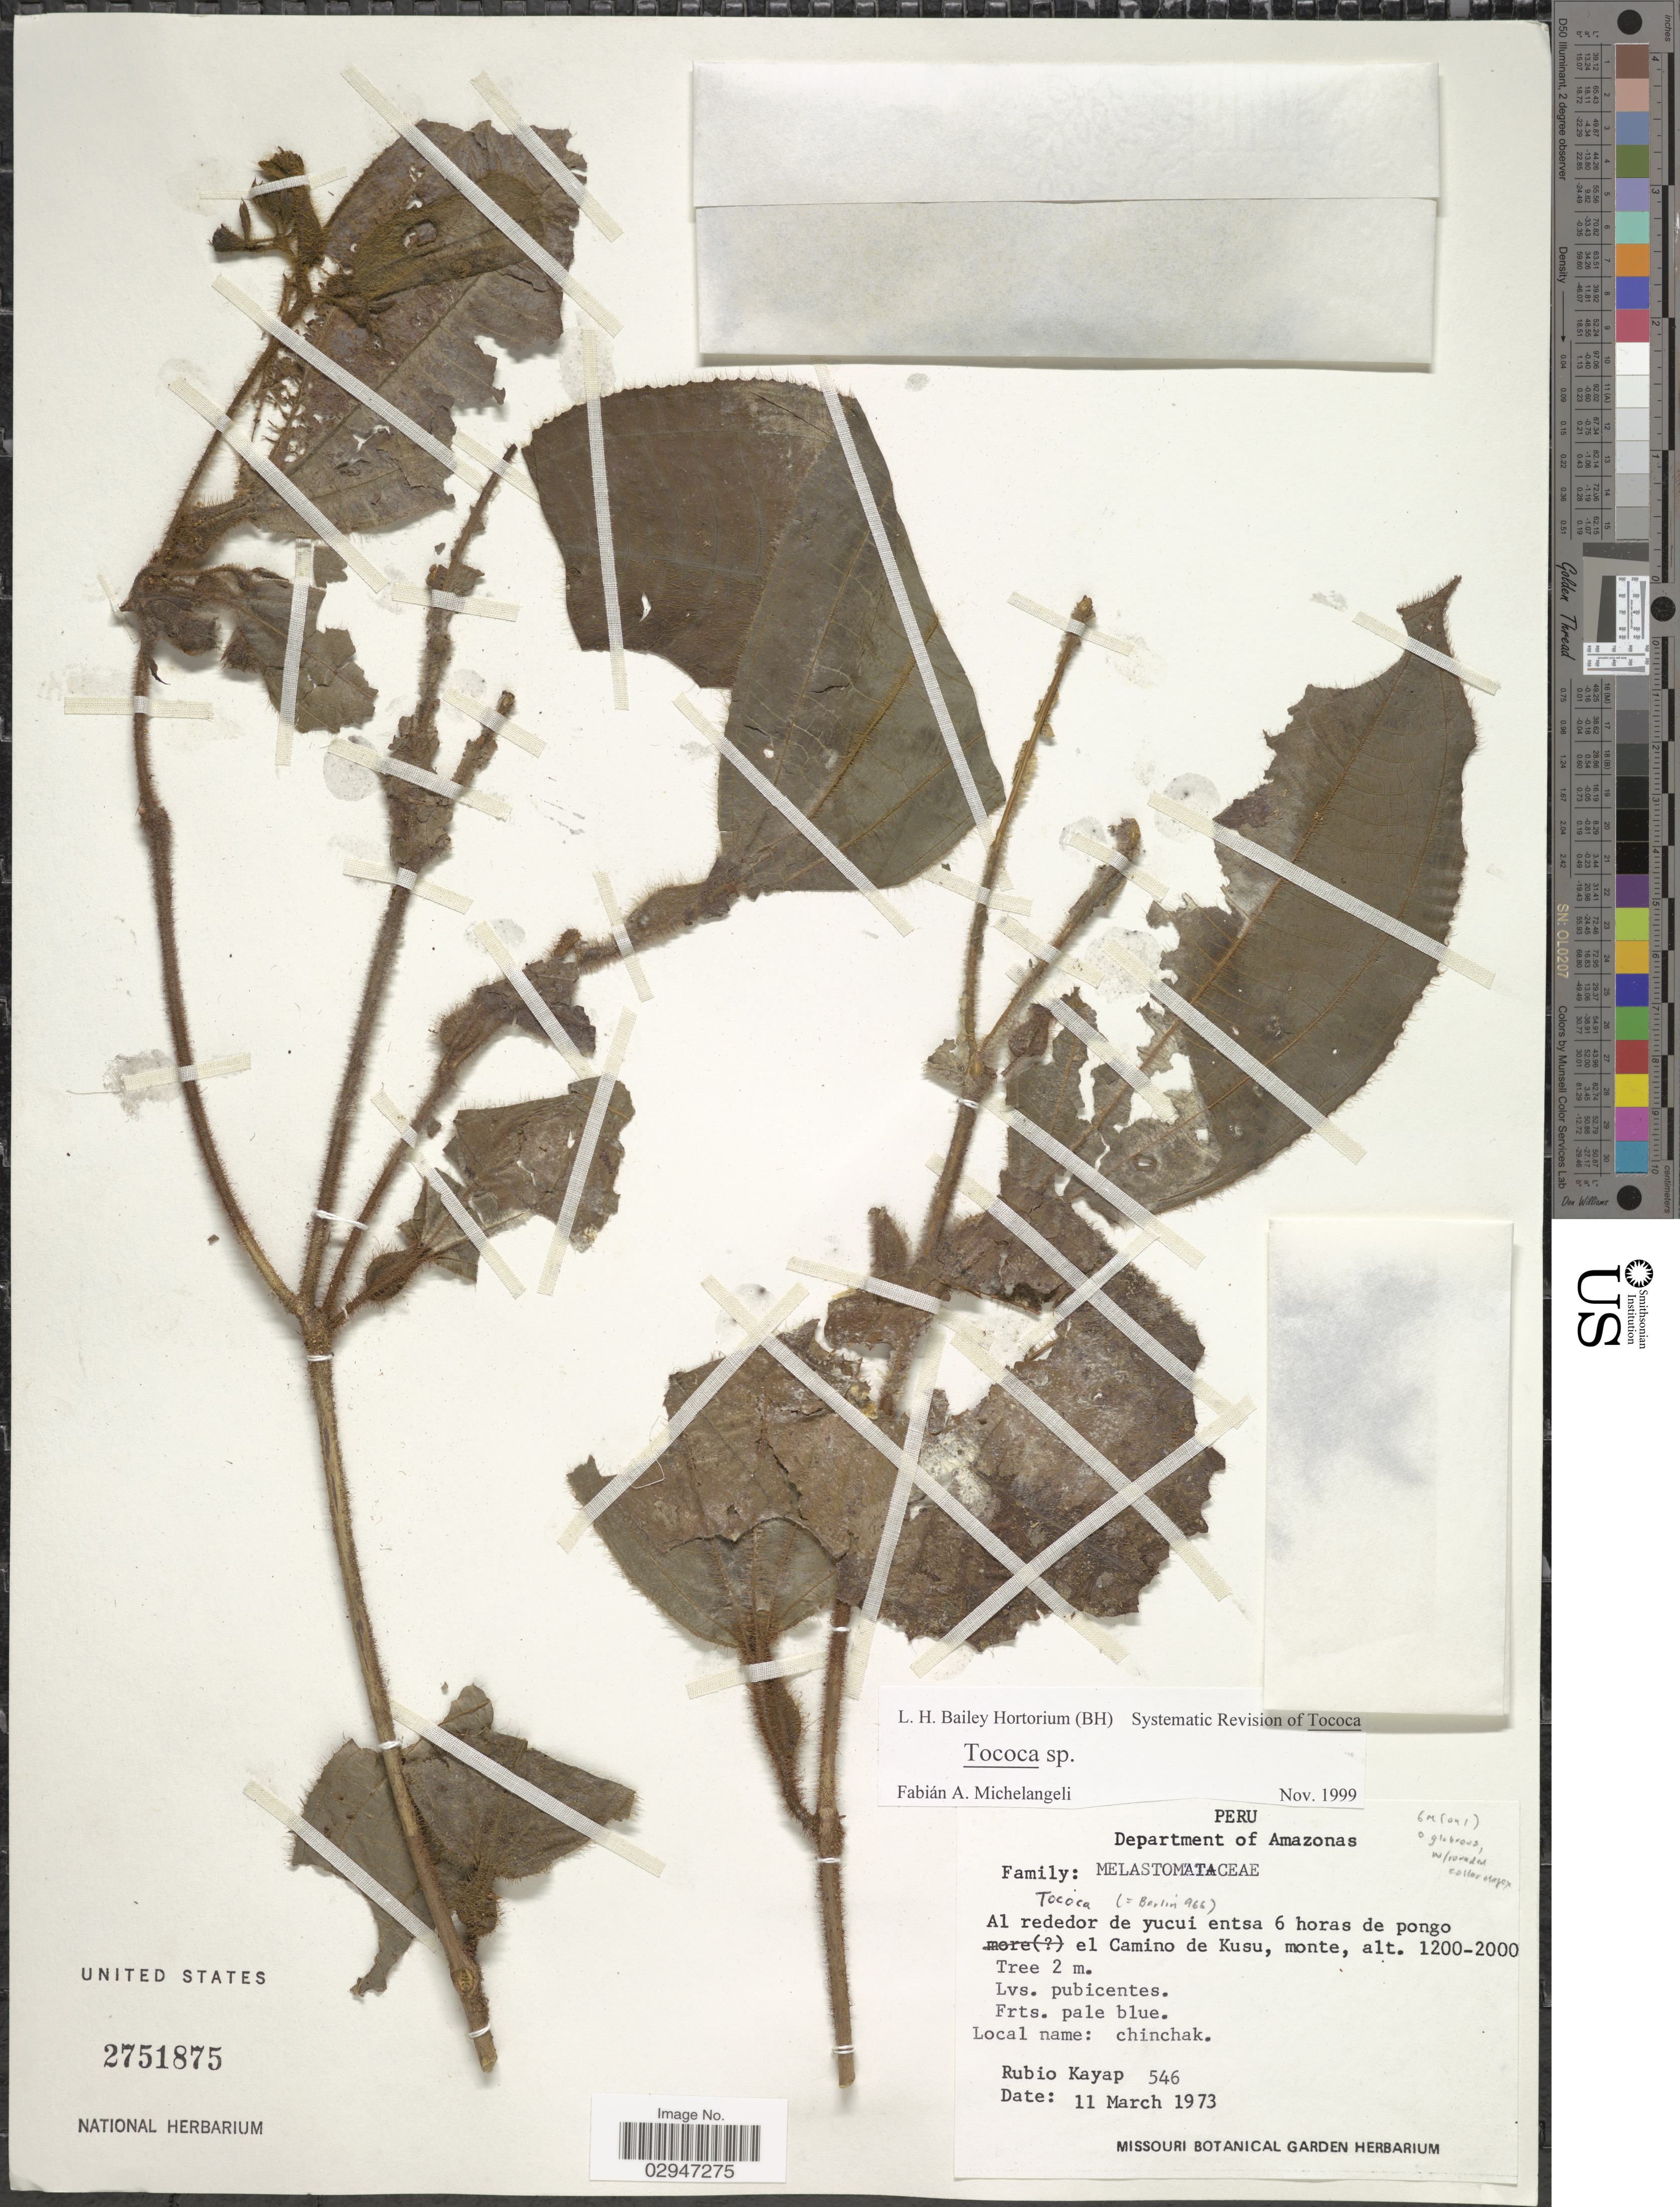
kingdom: Plantae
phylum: Tracheophyta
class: Magnoliopsida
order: Myrtales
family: Melastomataceae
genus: Tococa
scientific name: Tococa sp.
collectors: R. Kayap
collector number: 546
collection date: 1973-03-11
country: Peru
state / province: Amazonas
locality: Department of Amazonas. Al rededor de yucui entsa 6 horas de pongo el Camino de Kusu, monte.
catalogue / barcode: US 2751875